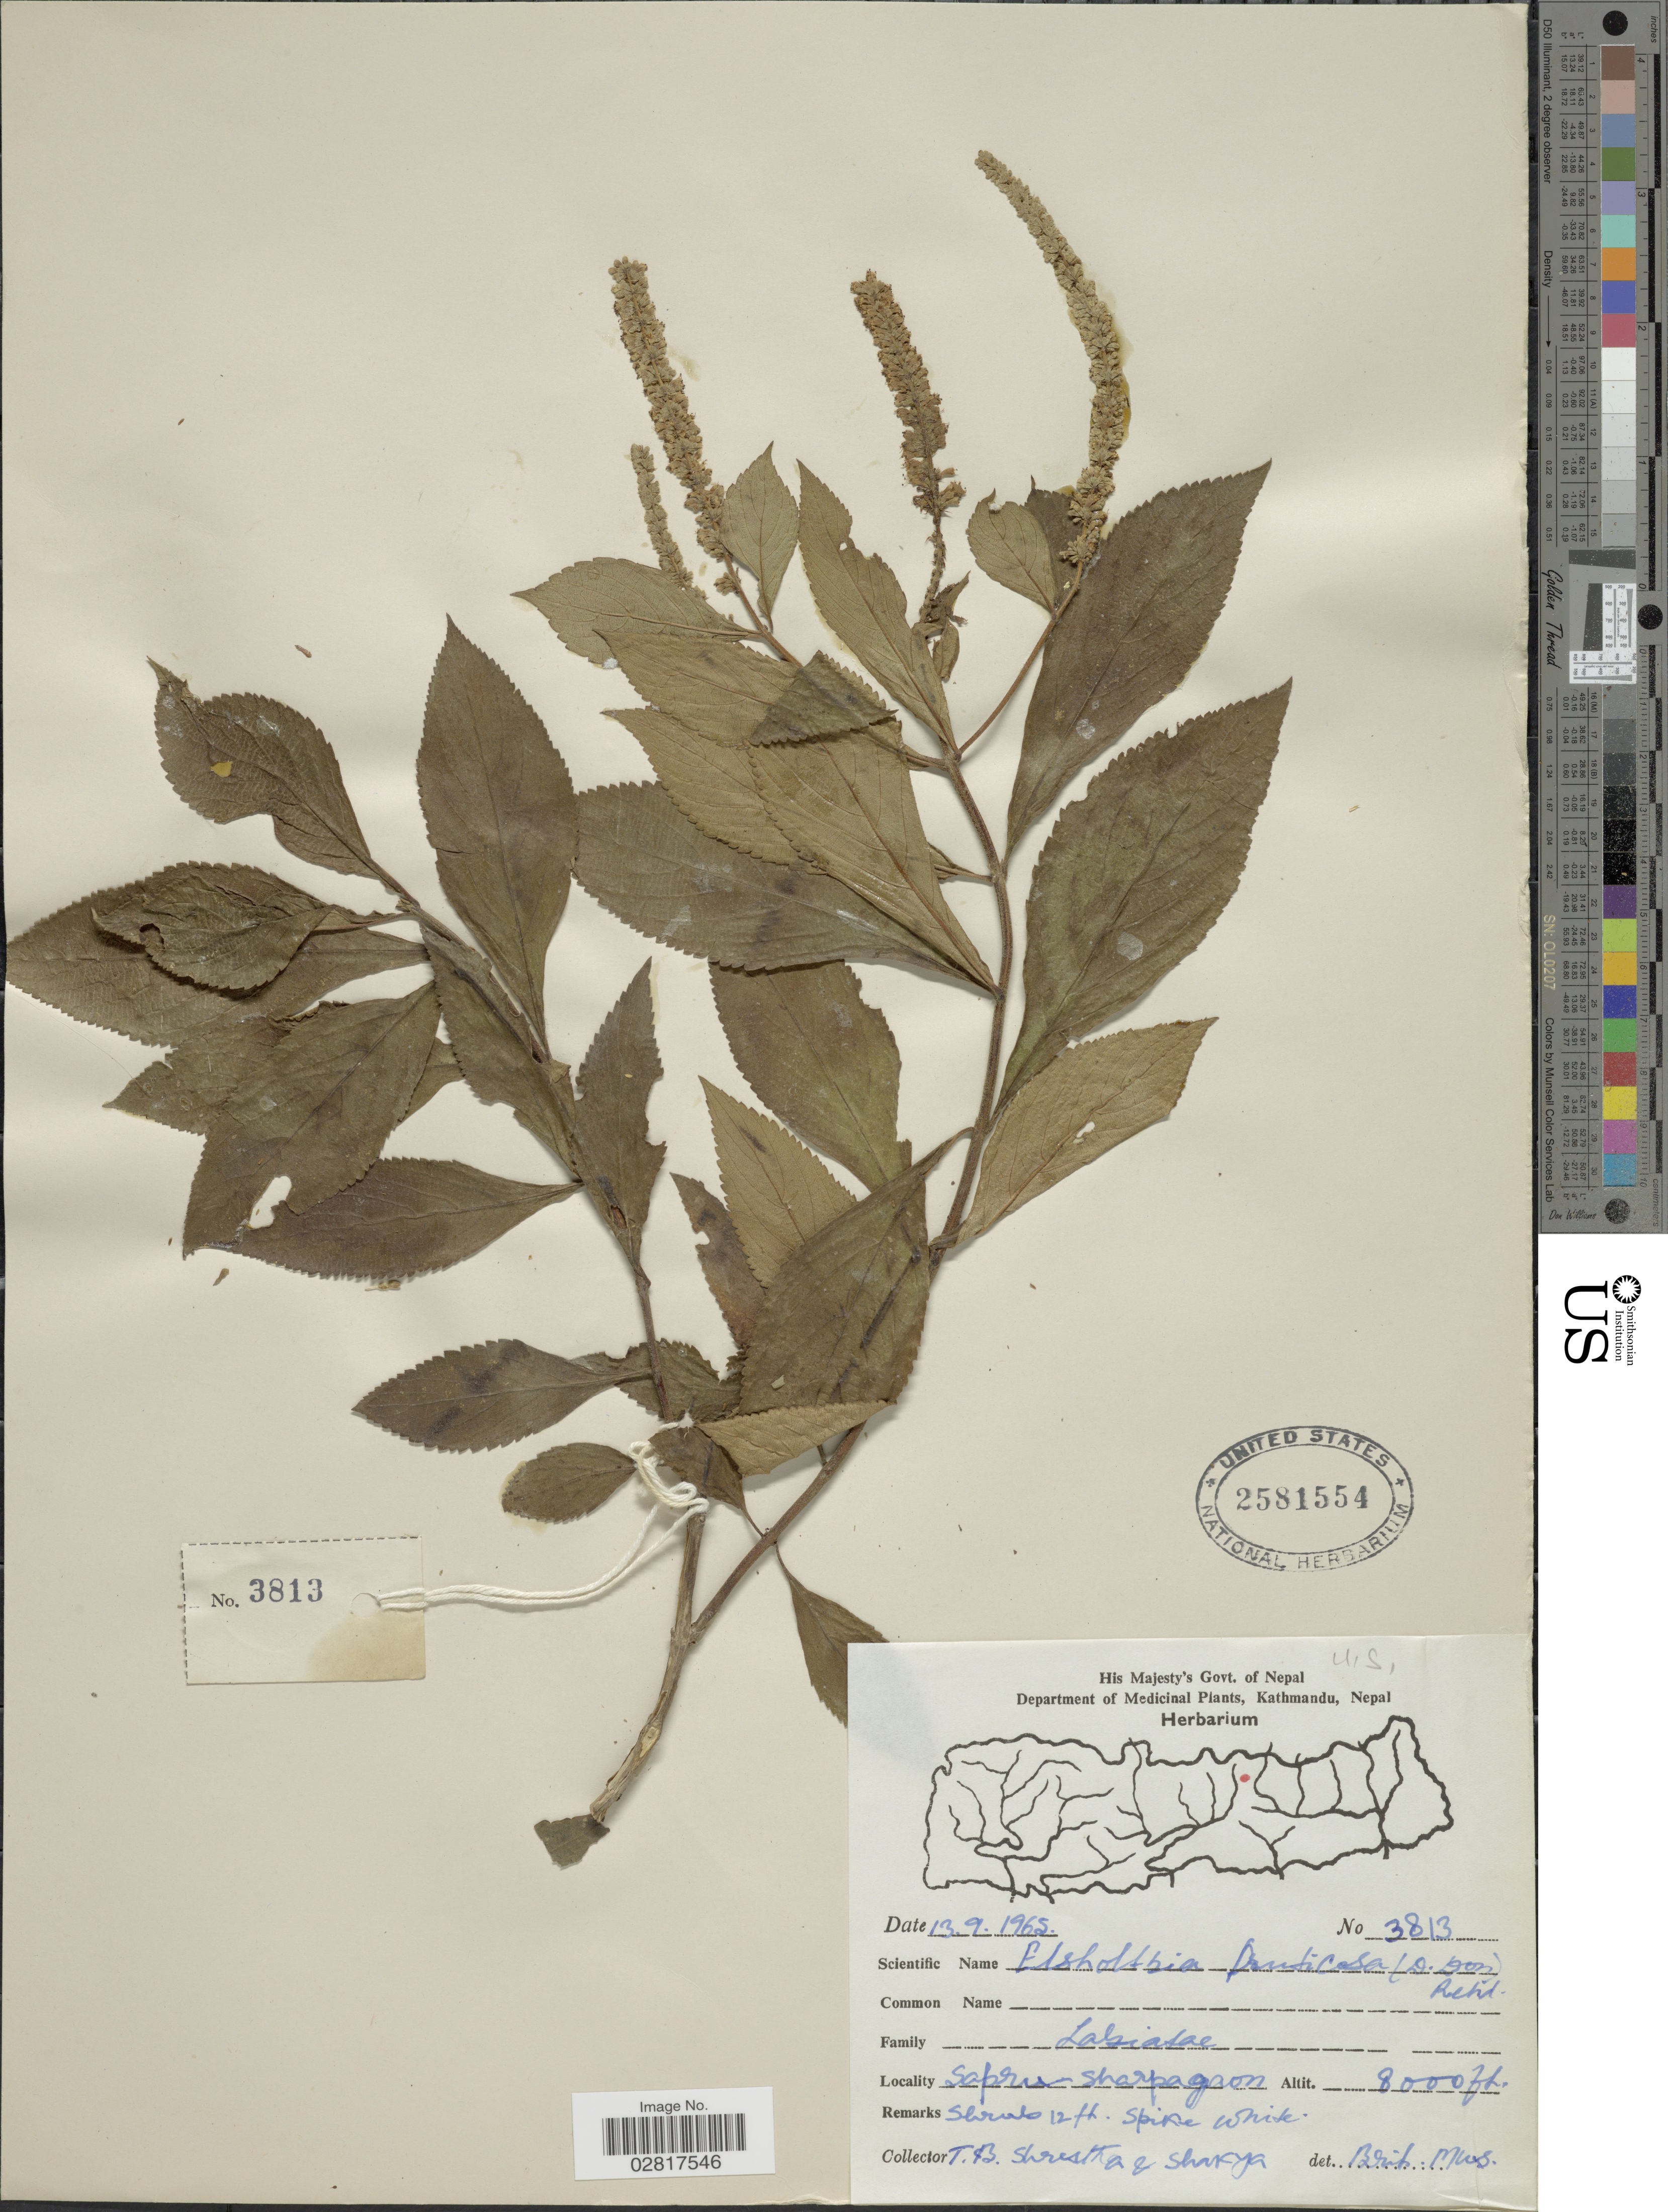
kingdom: Plantae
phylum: Tracheophyta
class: Magnoliopsida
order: Lamiales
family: Lamiaceae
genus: Elsholtzia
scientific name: Elsholtzia fruticosa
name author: (D. Don) Rehder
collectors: T. B. Shrestha & Shakya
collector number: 3813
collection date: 1965-09-13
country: Nepal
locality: Sapru Sharpagzon [interpreted].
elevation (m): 2438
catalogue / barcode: US 2581554